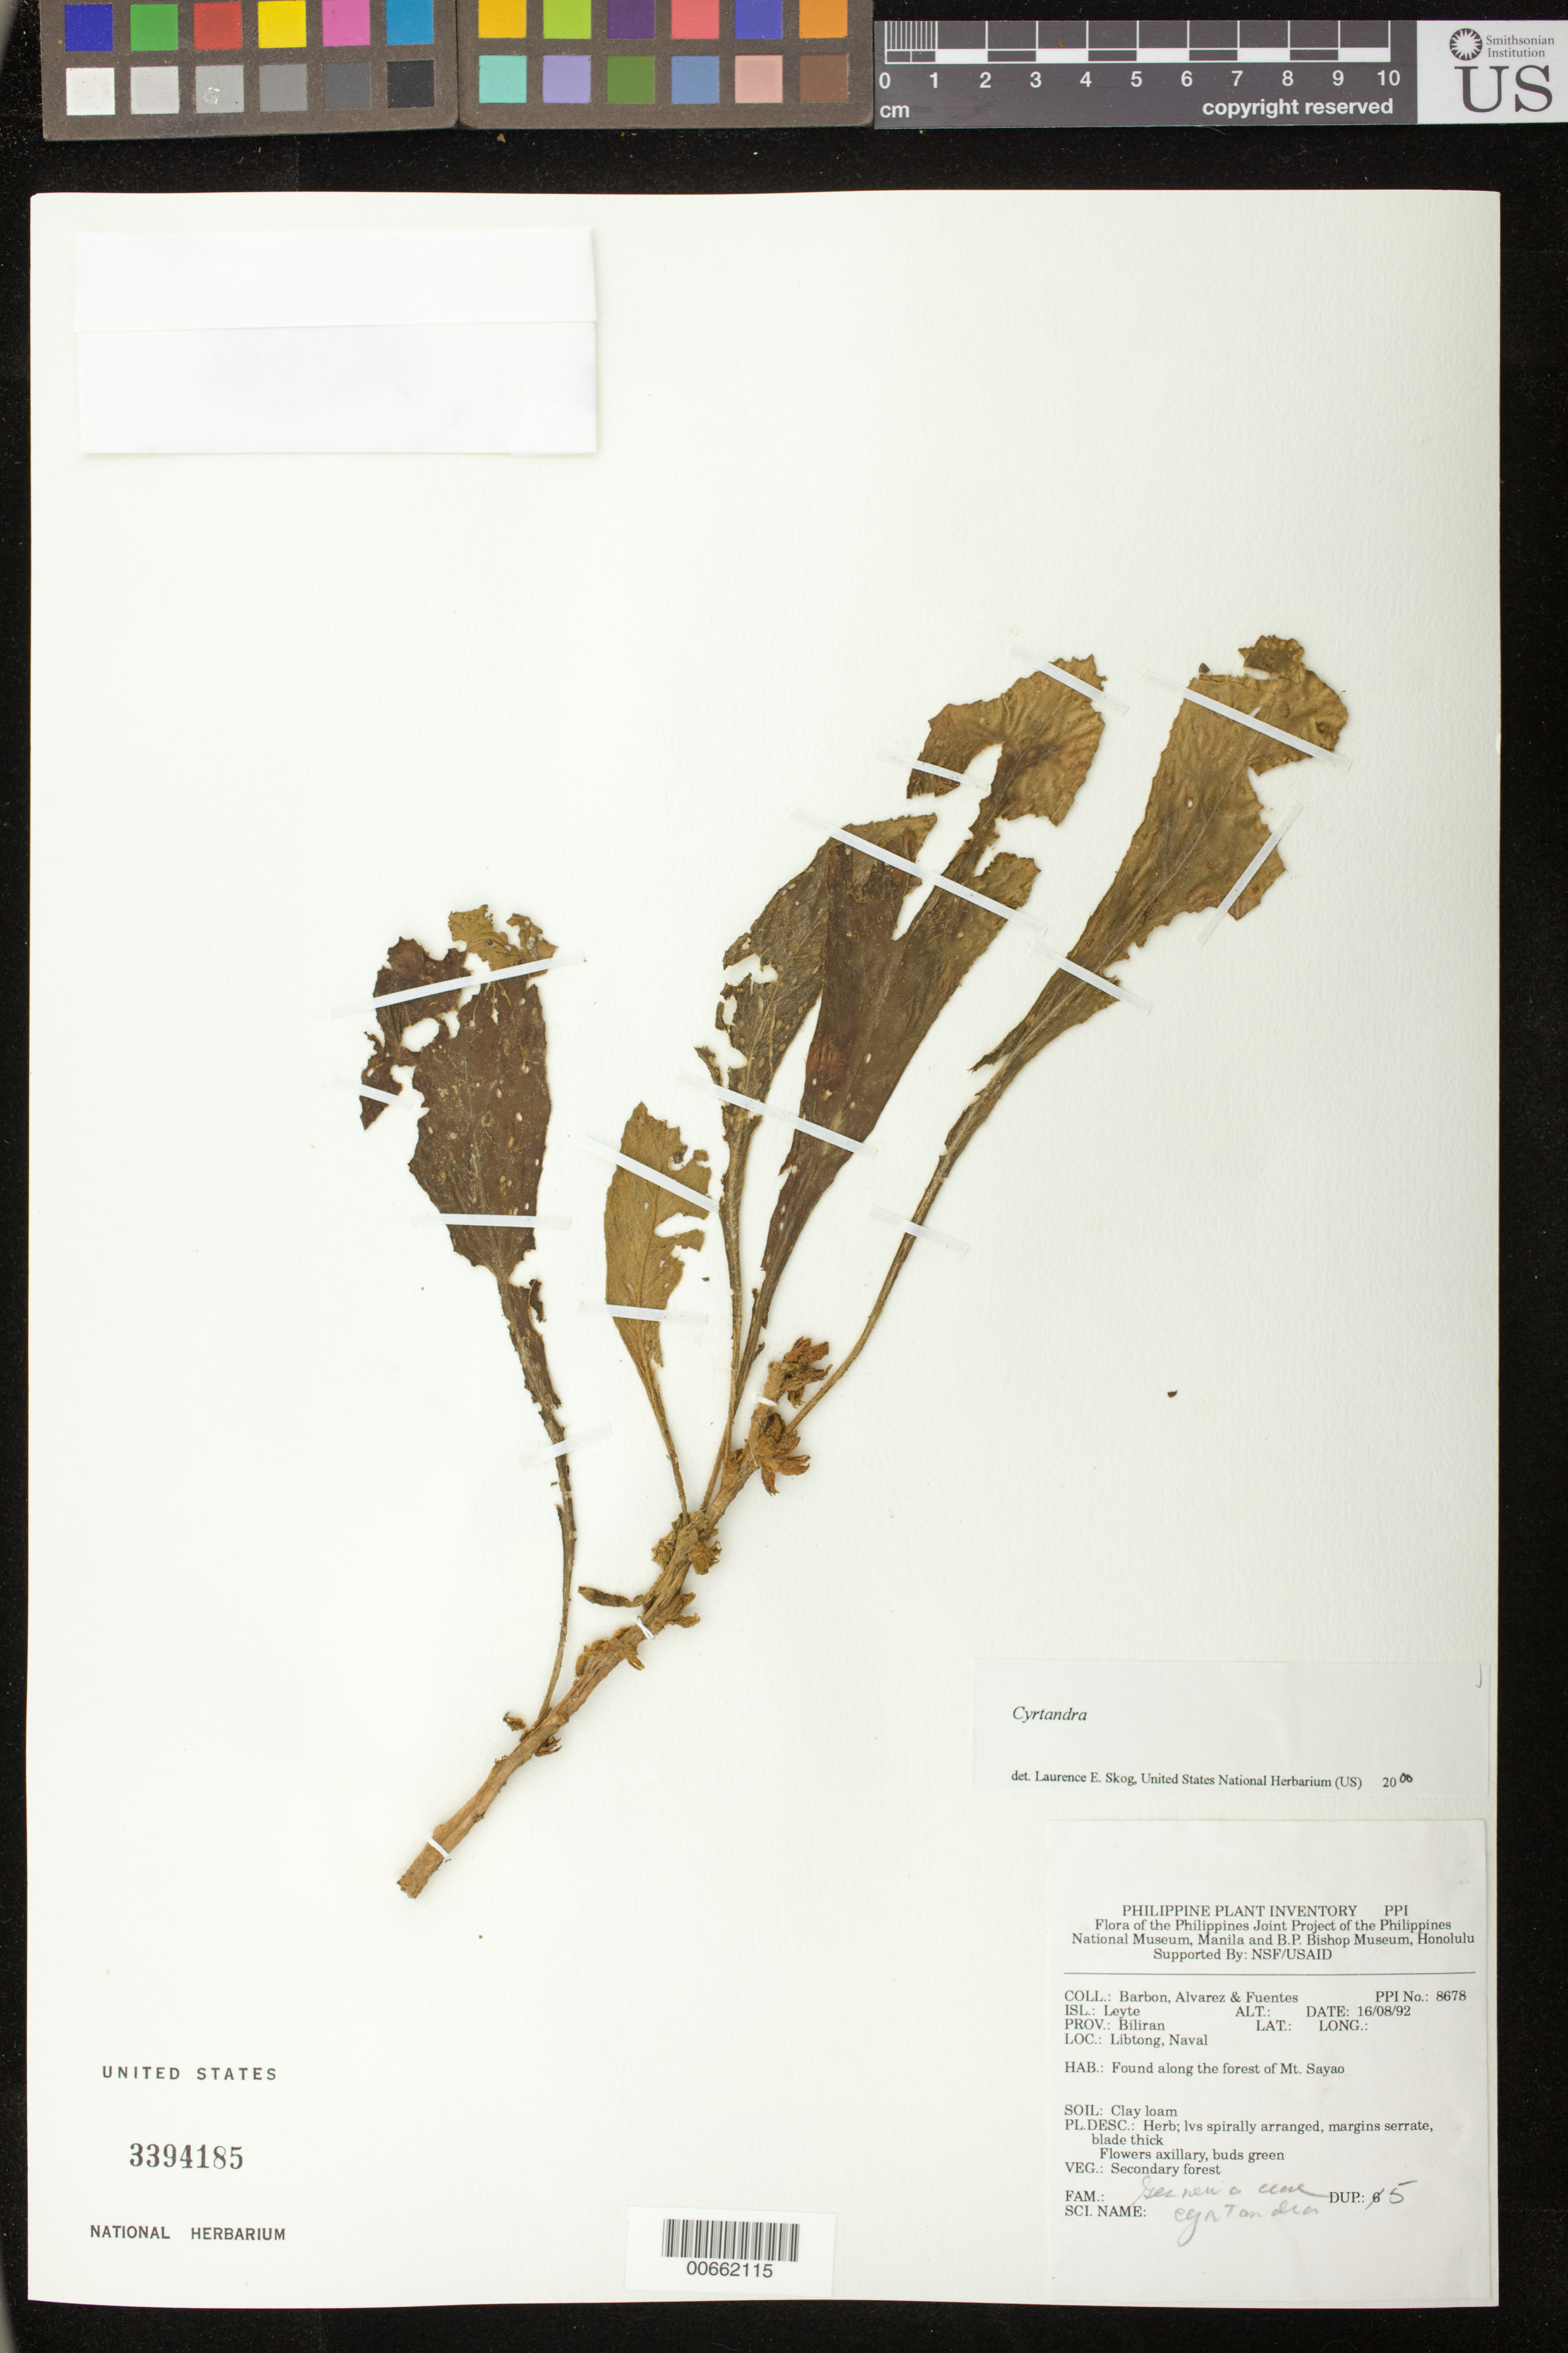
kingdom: Plantae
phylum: Tracheophyta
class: Magnoliopsida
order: Lamiales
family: Gesneriaceae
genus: Cyrtandra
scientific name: Cyrtandra sp.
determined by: Skog, Laurence E.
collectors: E. Barbon, -- Alvarez & -. Fuentes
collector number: PPI No. 8678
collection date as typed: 16 Aug 1992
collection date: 1992-08-16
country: Philippines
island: Leyte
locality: Prov. Biliran; Libtong, Naval, found along the forest of Mt. Sayao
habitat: Secondary forest; clay loam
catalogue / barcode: US 3394185